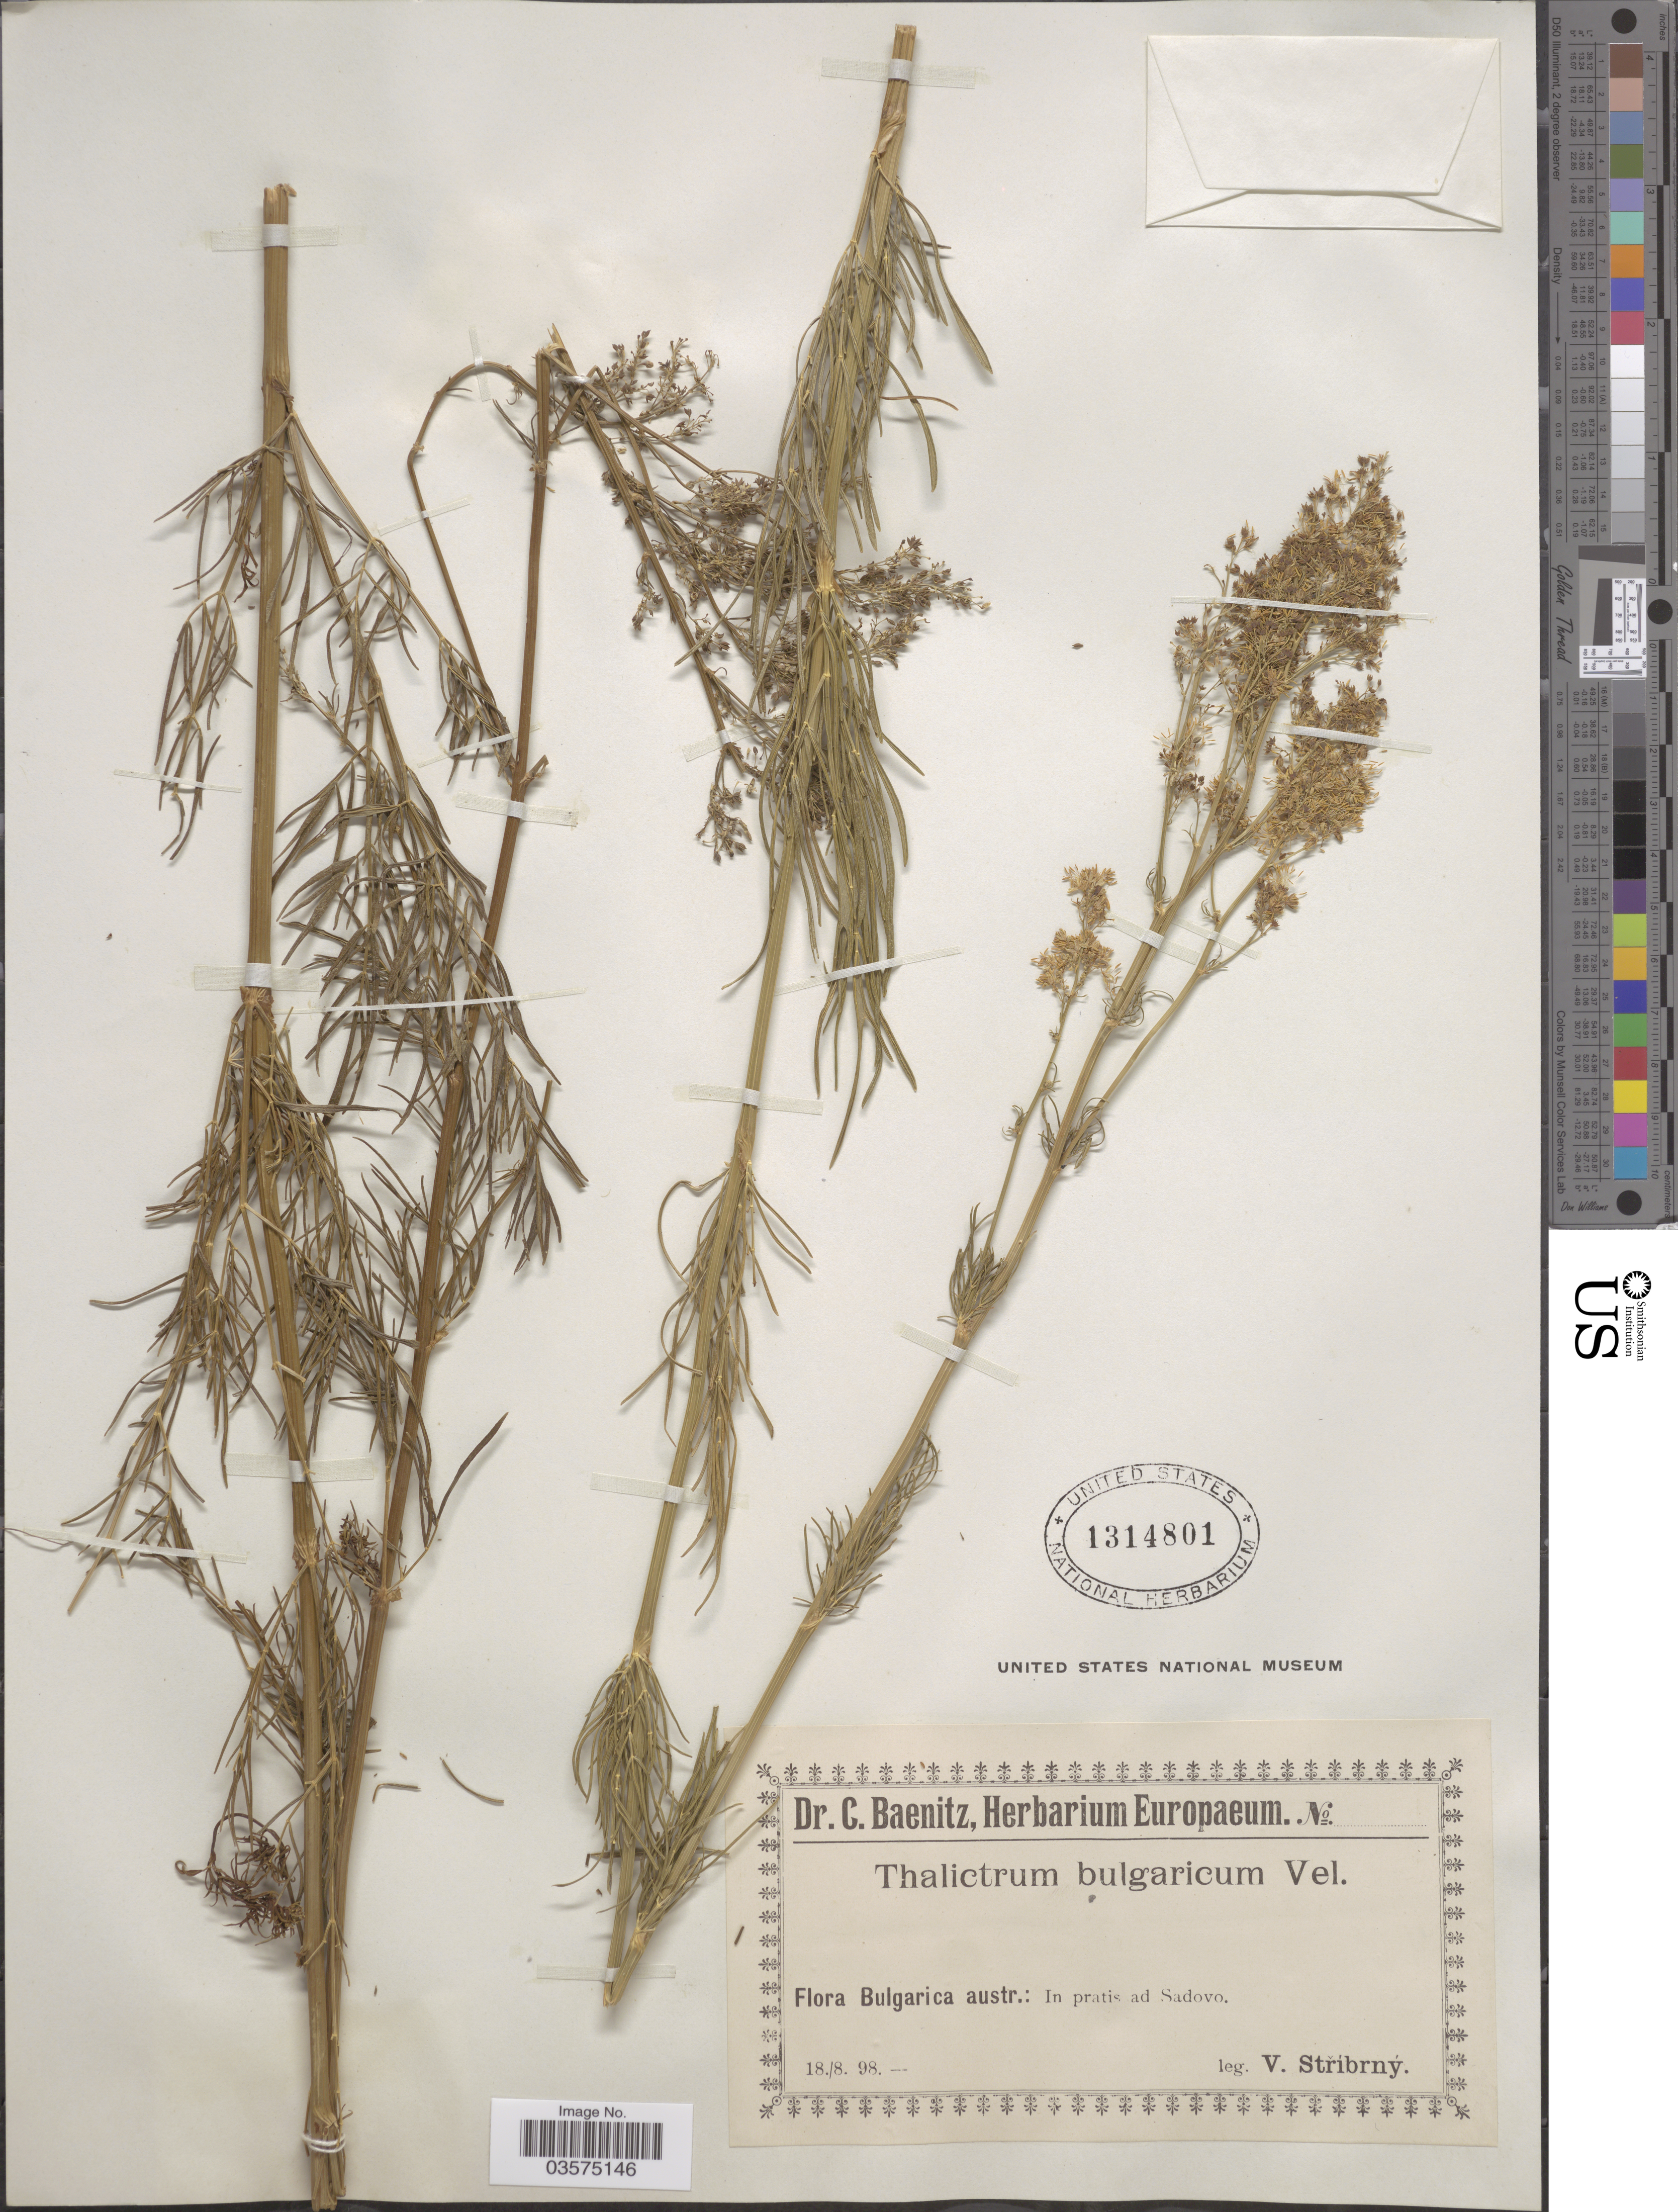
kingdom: Plantae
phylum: Tracheophyta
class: Magnoliopsida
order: Ranunculales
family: Ranunculaceae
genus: Thalictrum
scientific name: Thalictrum bulgaricum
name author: Velen.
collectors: V. Stribrny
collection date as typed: Transcribed d/m/y: 18/8/98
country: Bulgaria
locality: Bulgarica austr.: In pratis ad Sadovo.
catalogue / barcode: US 1314801